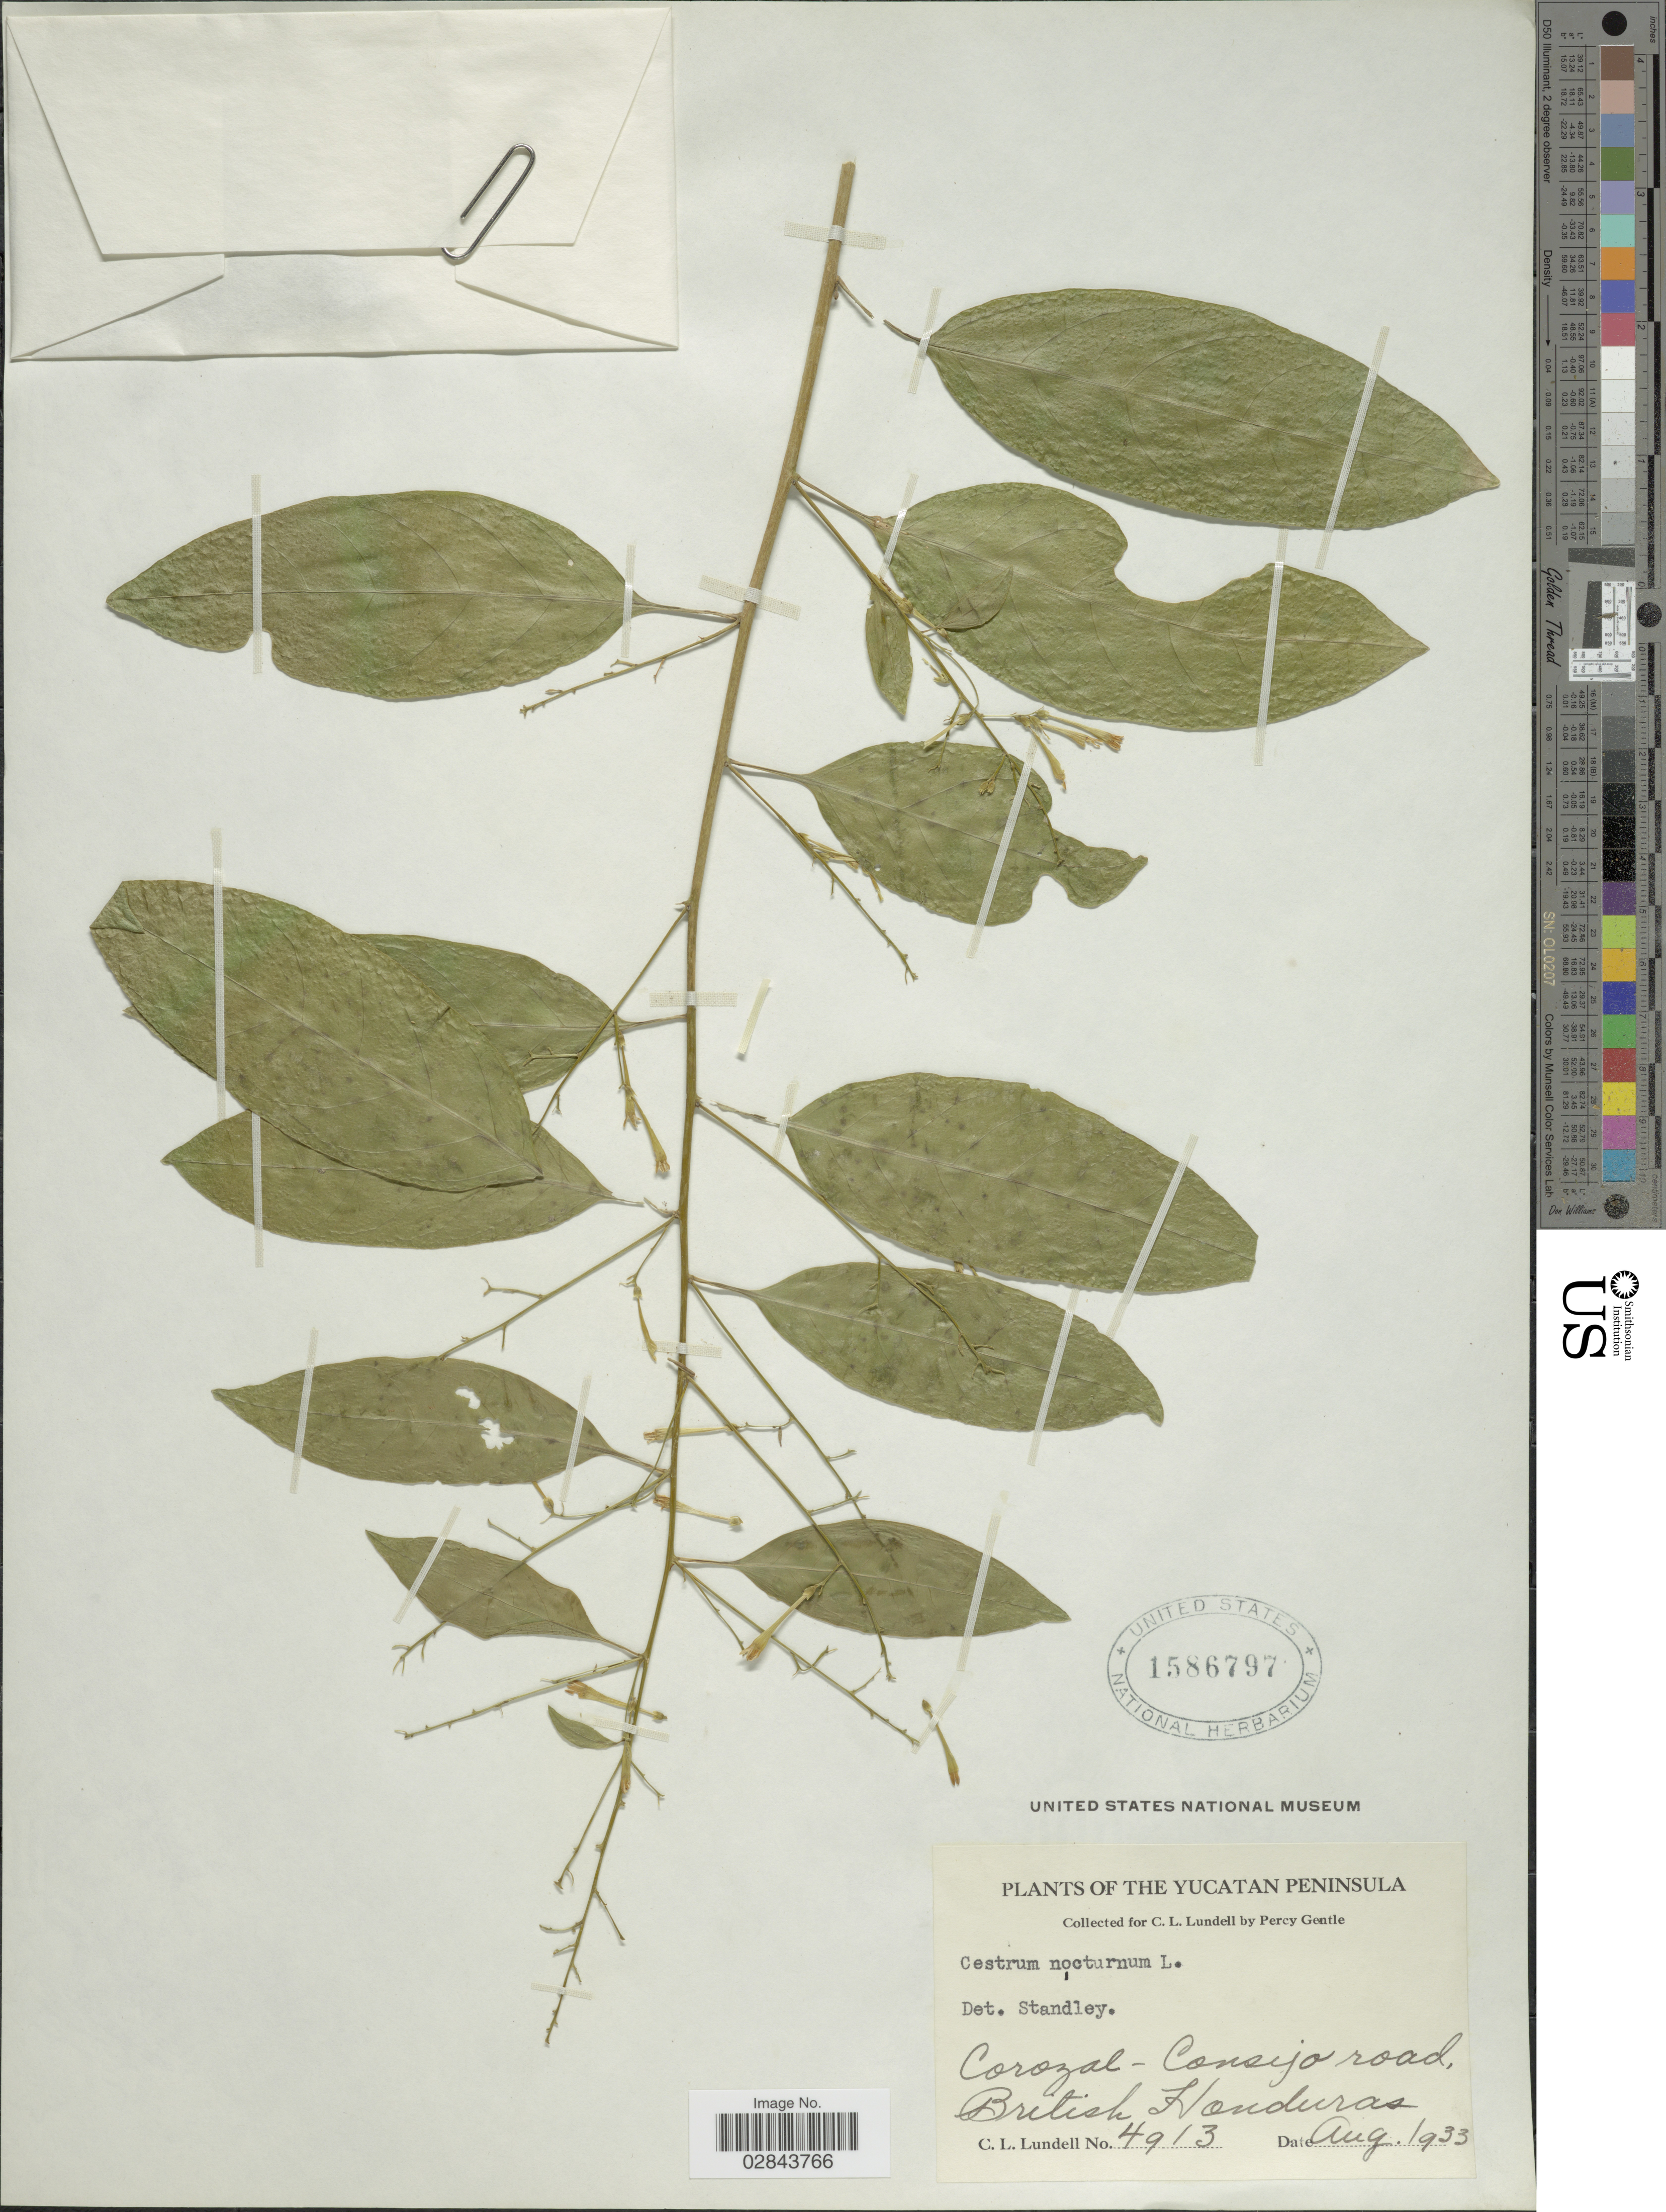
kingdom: Plantae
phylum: Tracheophyta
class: Magnoliopsida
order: Solanales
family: Solanaceae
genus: Cestrum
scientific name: Cestrum nocturnum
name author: L.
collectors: C. L. Lundell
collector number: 4913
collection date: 1933-08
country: Belize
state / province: Corozal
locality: The Yucutan Peninsula, Corozal-Consejo road, British Honduras.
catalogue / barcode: US 1586797